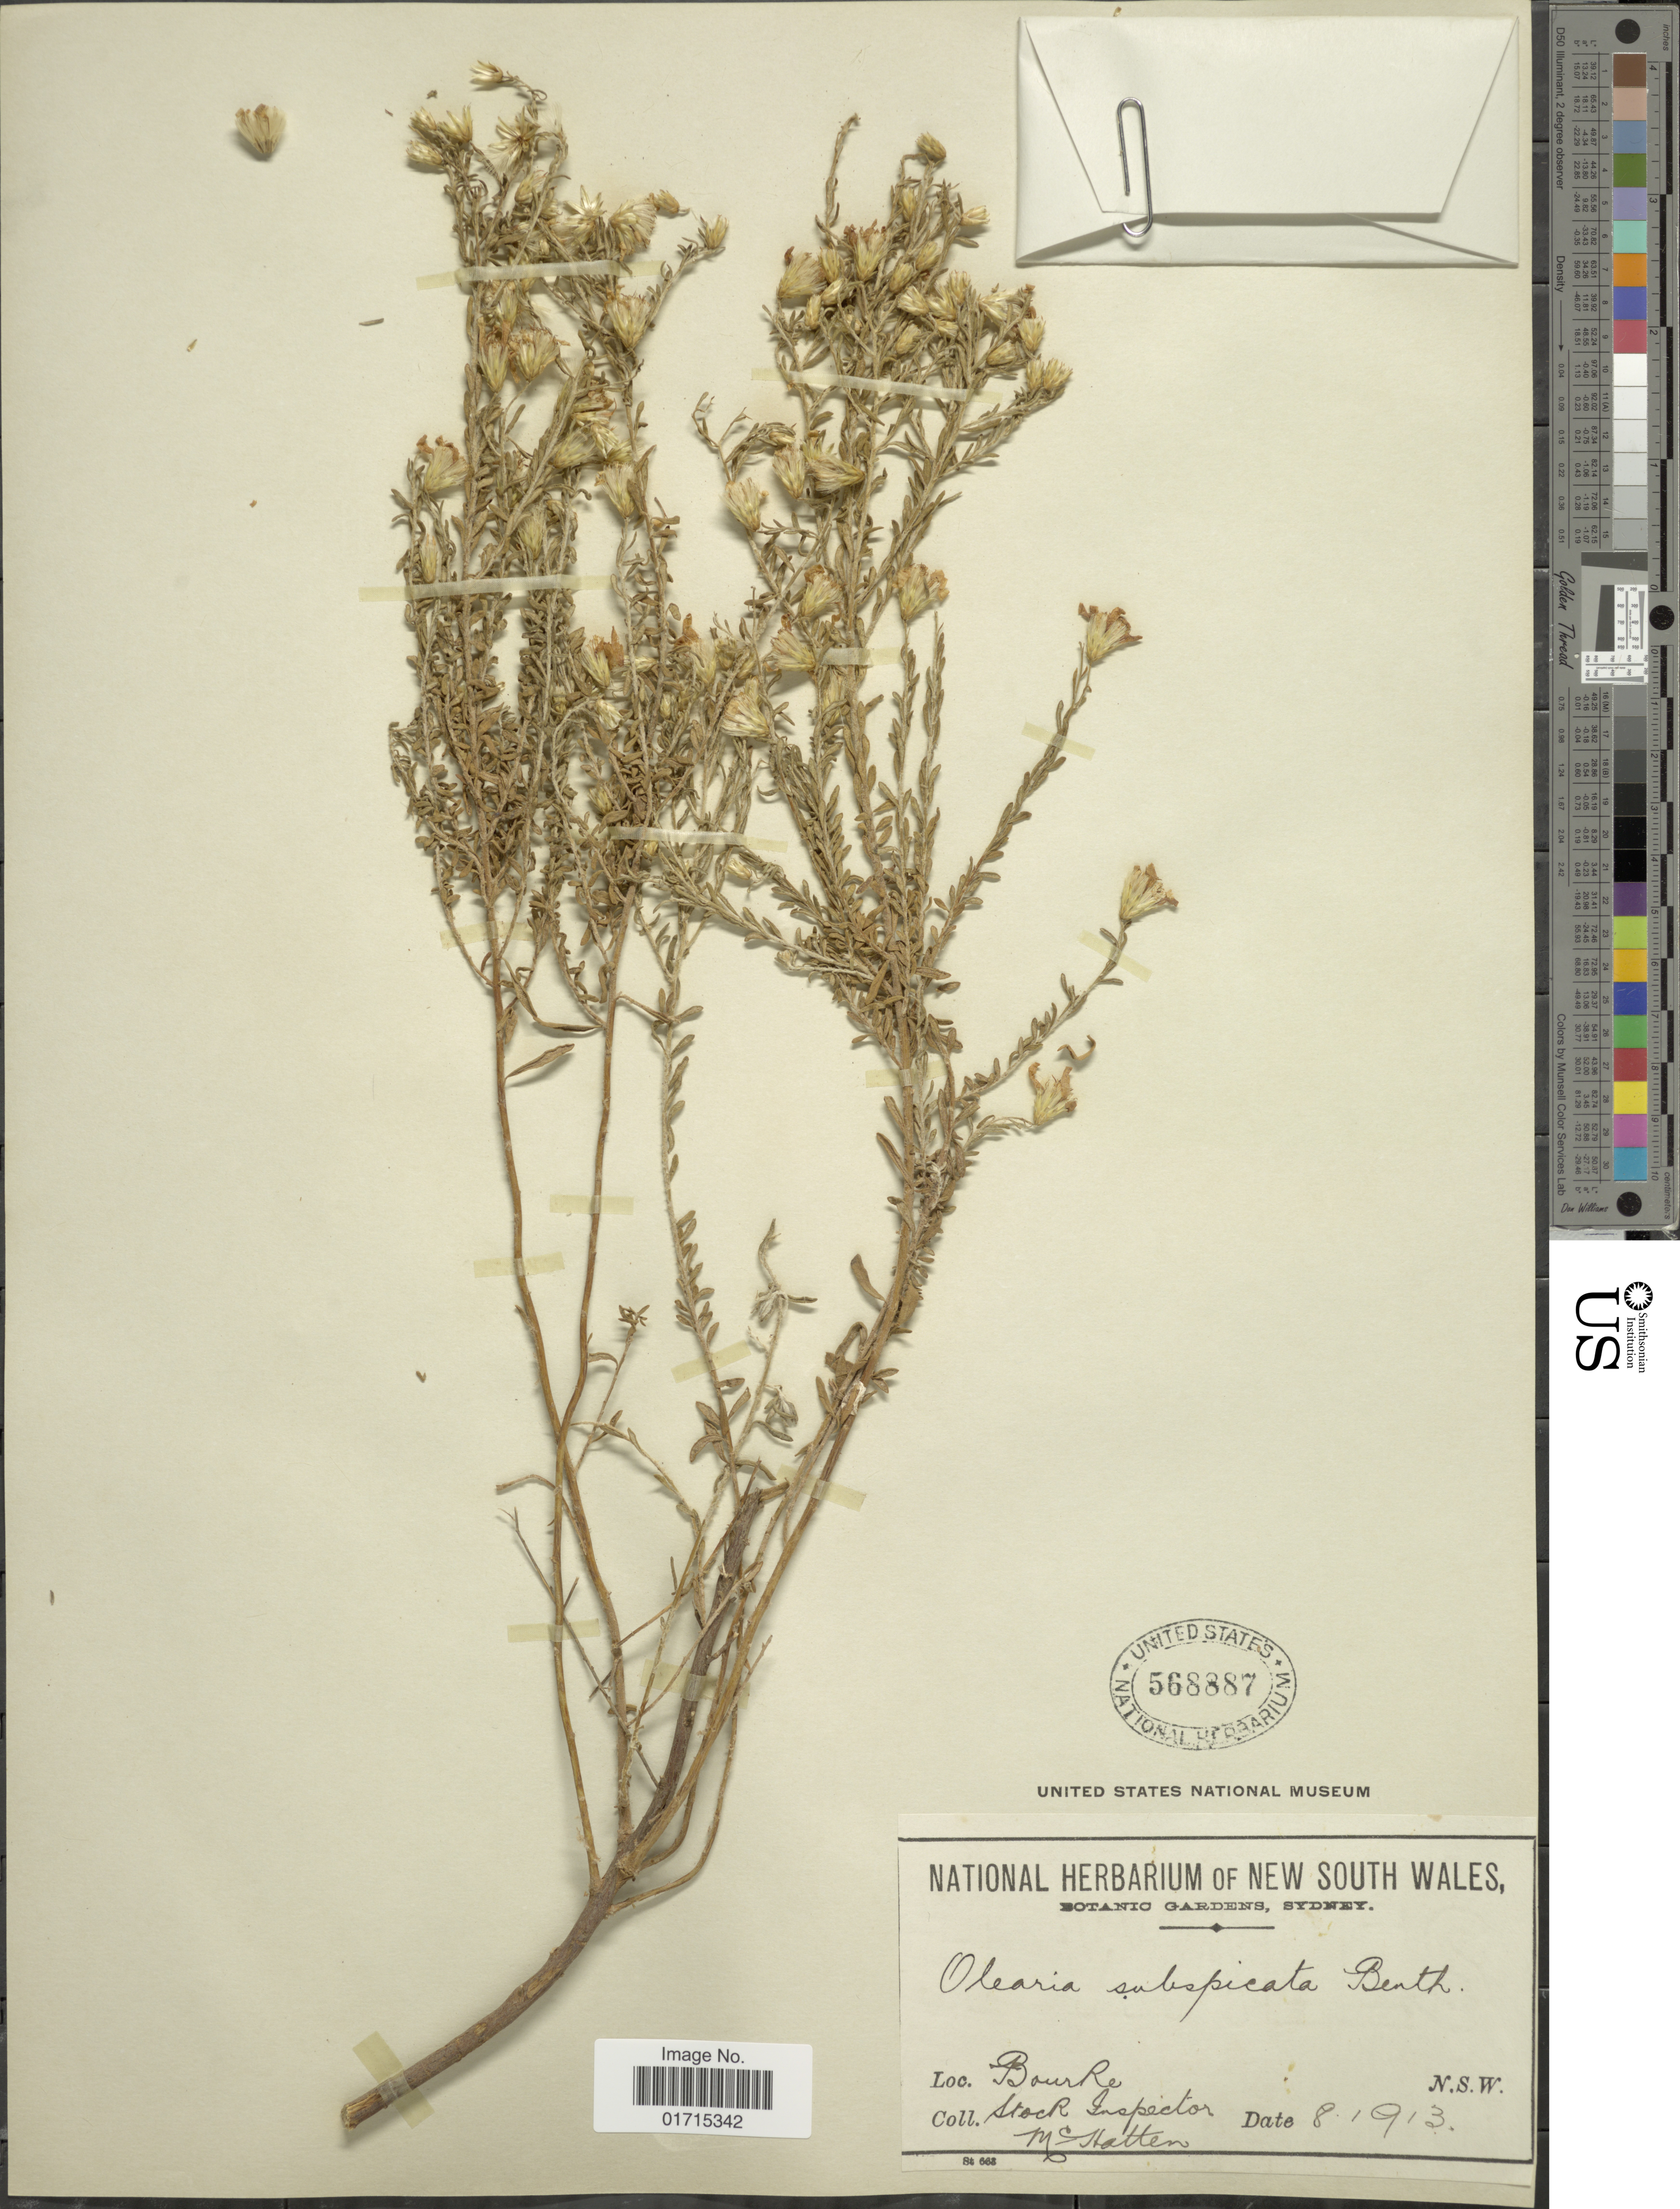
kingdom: Plantae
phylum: Tracheophyta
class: Magnoliopsida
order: Asterales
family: Asteraceae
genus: Olearia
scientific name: Olearia subspicata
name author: (Hook.) Benth.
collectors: -. McHatten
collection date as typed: Transcribed d/m/y: 8/9/3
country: Australia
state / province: New South Wales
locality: Bourke.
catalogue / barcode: US 568887